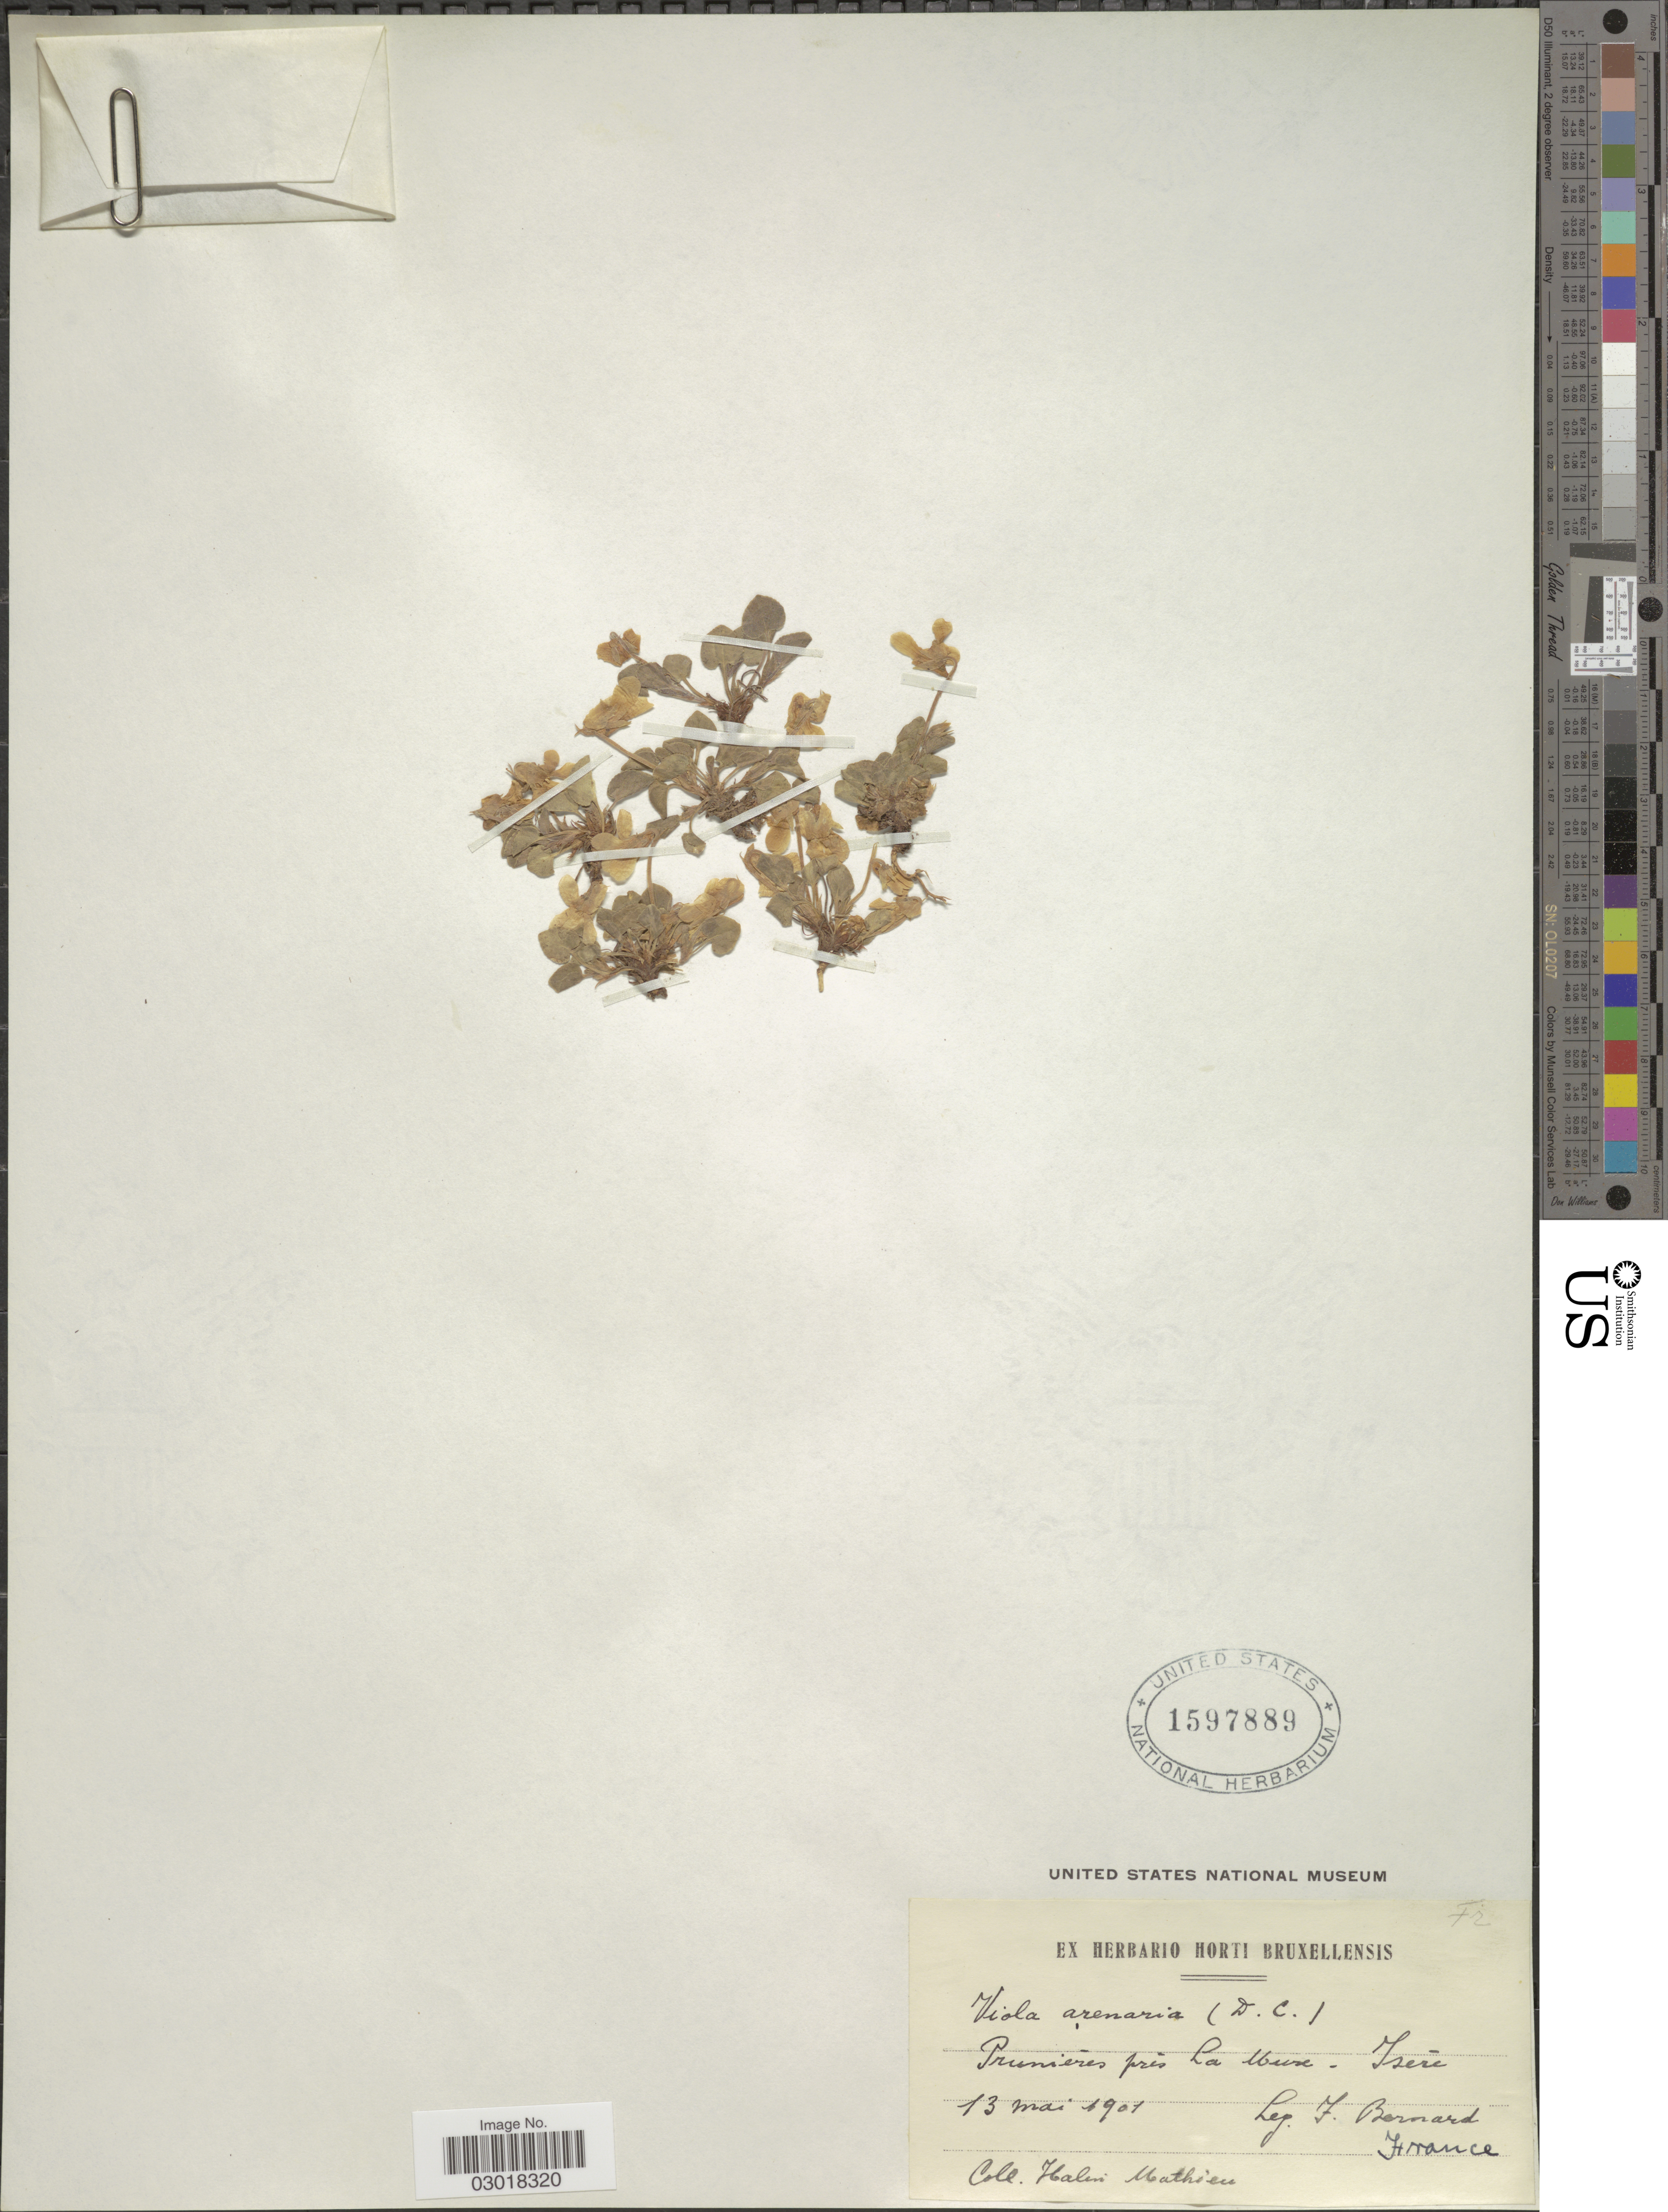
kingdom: Plantae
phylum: Tracheophyta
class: Magnoliopsida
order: Malpighiales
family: Violaceae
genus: Viola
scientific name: Viola arenaria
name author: DC.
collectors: F. Bernard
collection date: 1901-05-13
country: France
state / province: Auvergne-Rhône-Alpes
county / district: Isère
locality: Prumiéres prés La Mure- Iseré.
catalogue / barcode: US 1597889